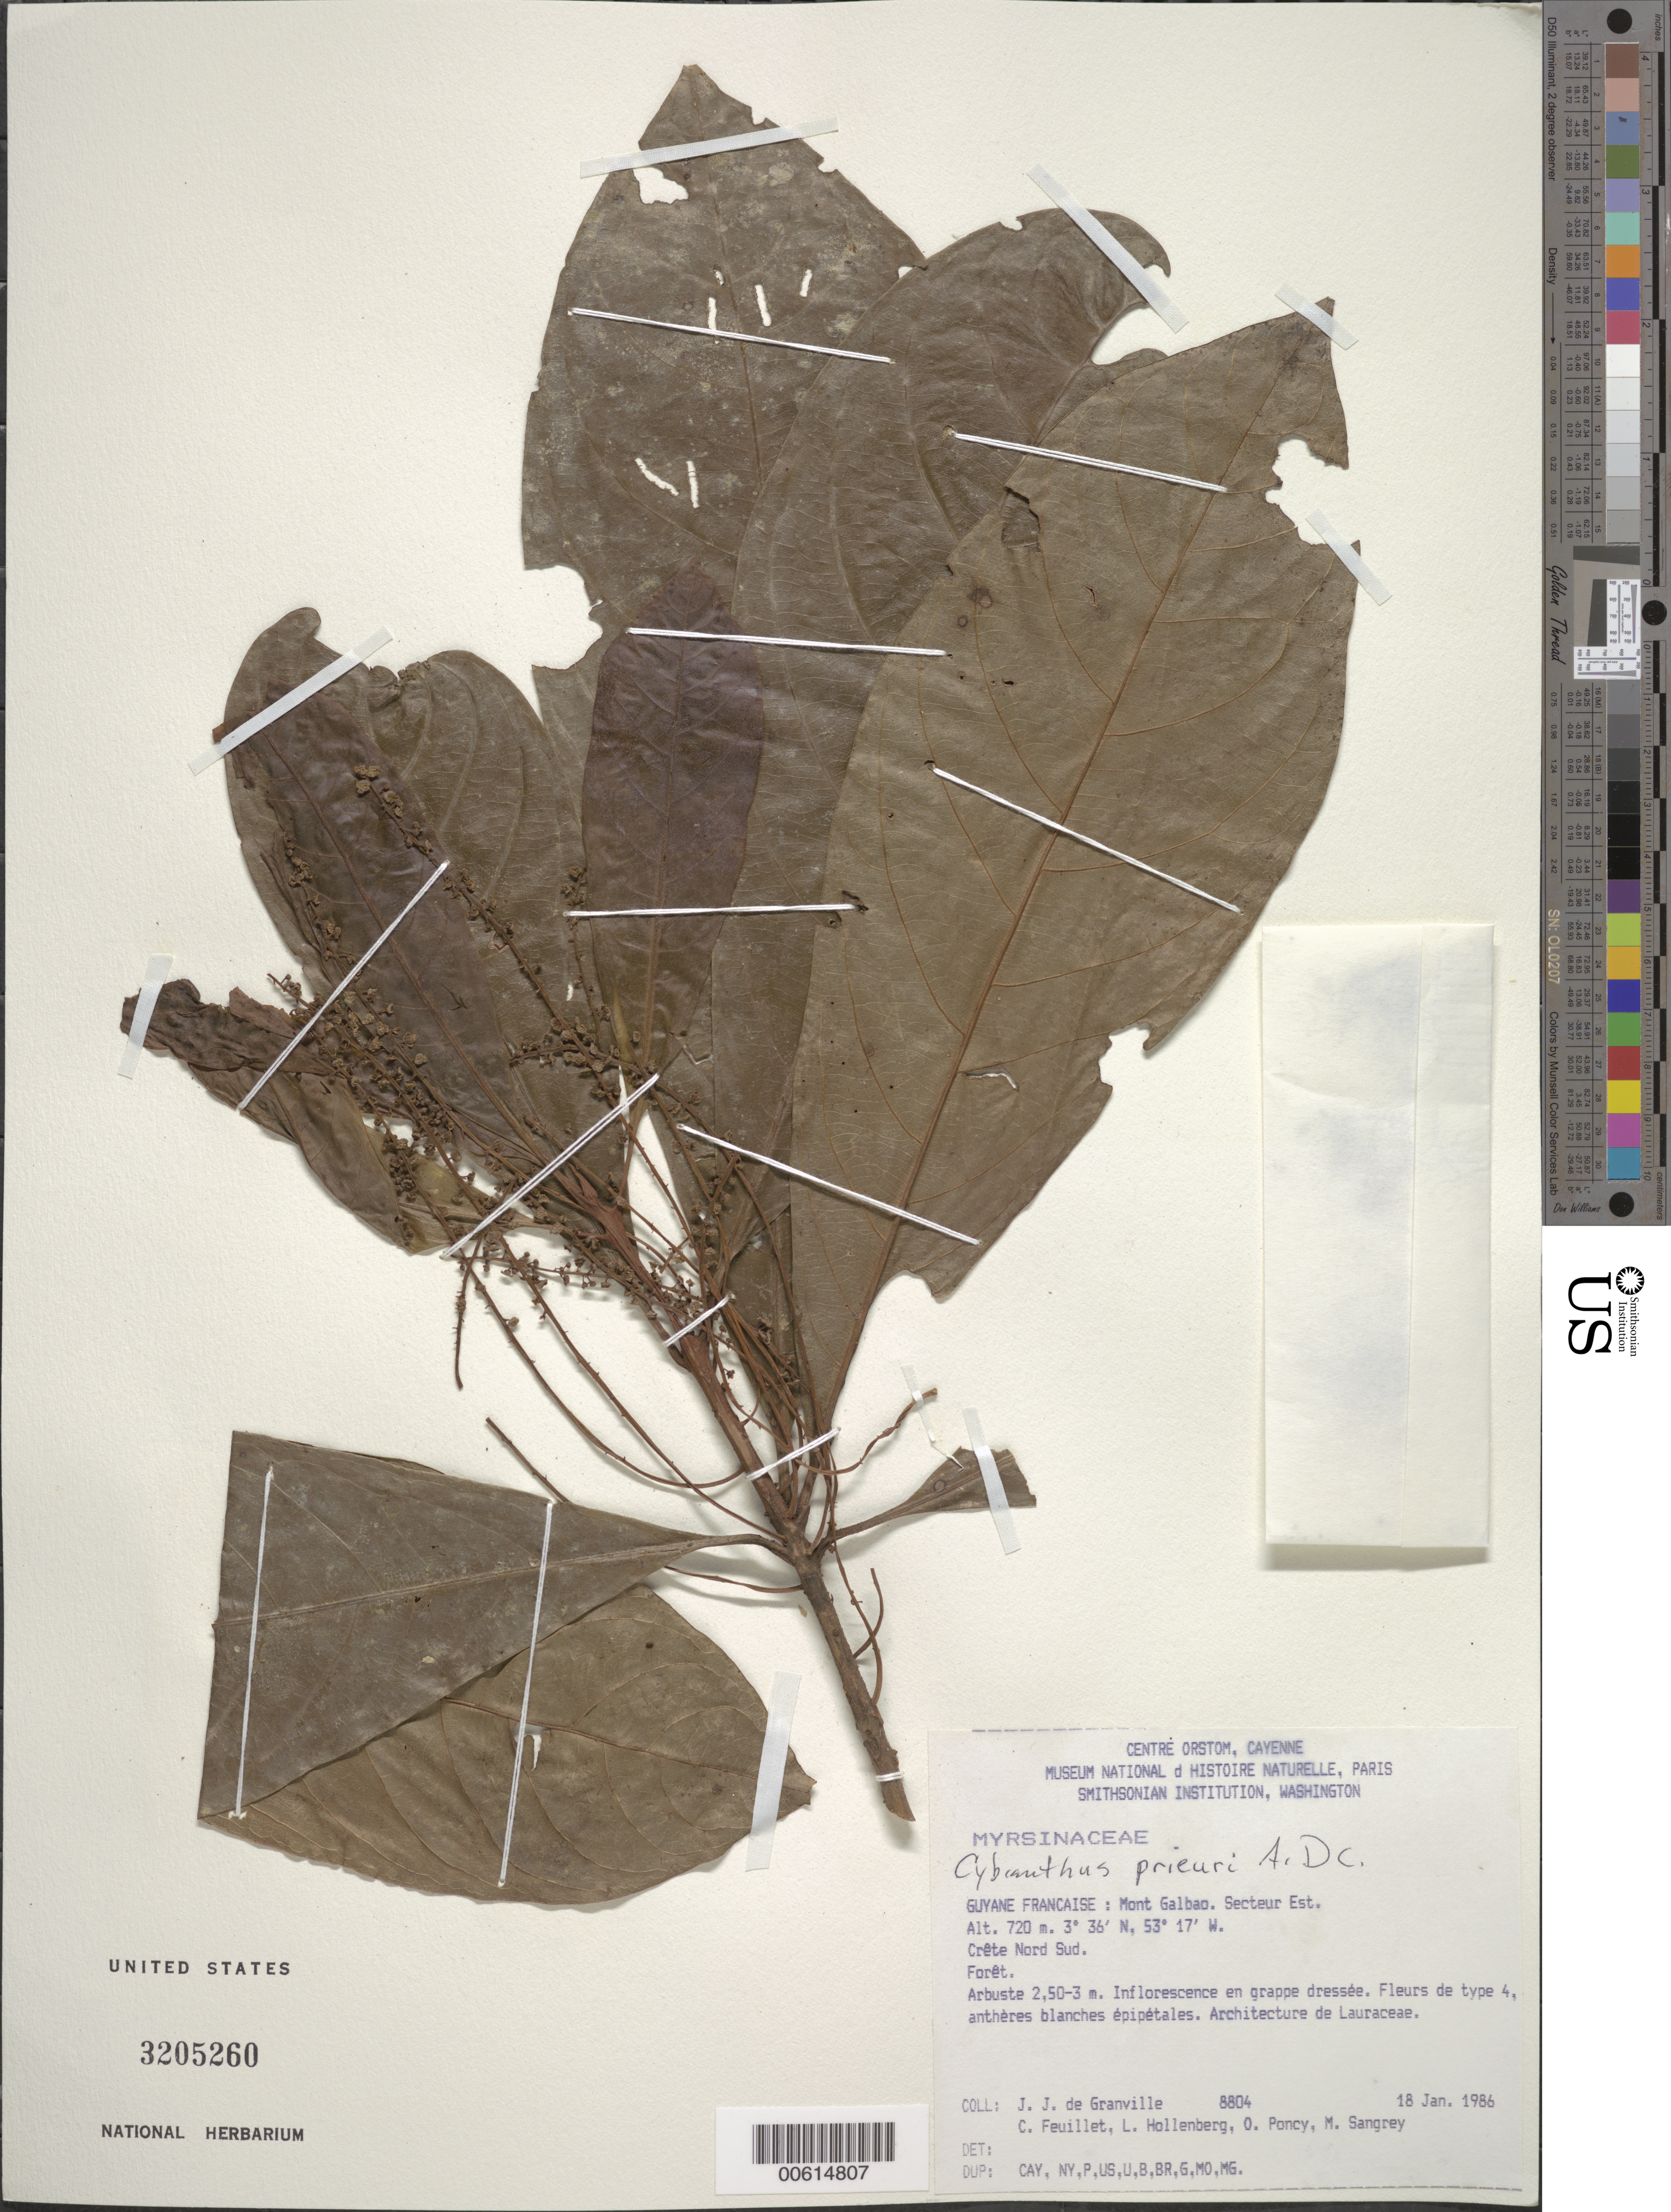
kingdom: Plantae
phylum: Tracheophyta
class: Magnoliopsida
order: Ericales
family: Primulaceae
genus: Cybianthus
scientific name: Cybianthus prieurii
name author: A. DC.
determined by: Pipoly, J. J., III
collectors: J.-J. de Granville, C. Feuillet, L. Hollenberg, O. Poncy & M. S. Sangrey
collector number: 8804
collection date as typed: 18-Jan-86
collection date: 1986-01-18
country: French Guiana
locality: Mont Galbao. Secteur Est. Crête Nord Sud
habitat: Forêt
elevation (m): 720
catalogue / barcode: US 3205260